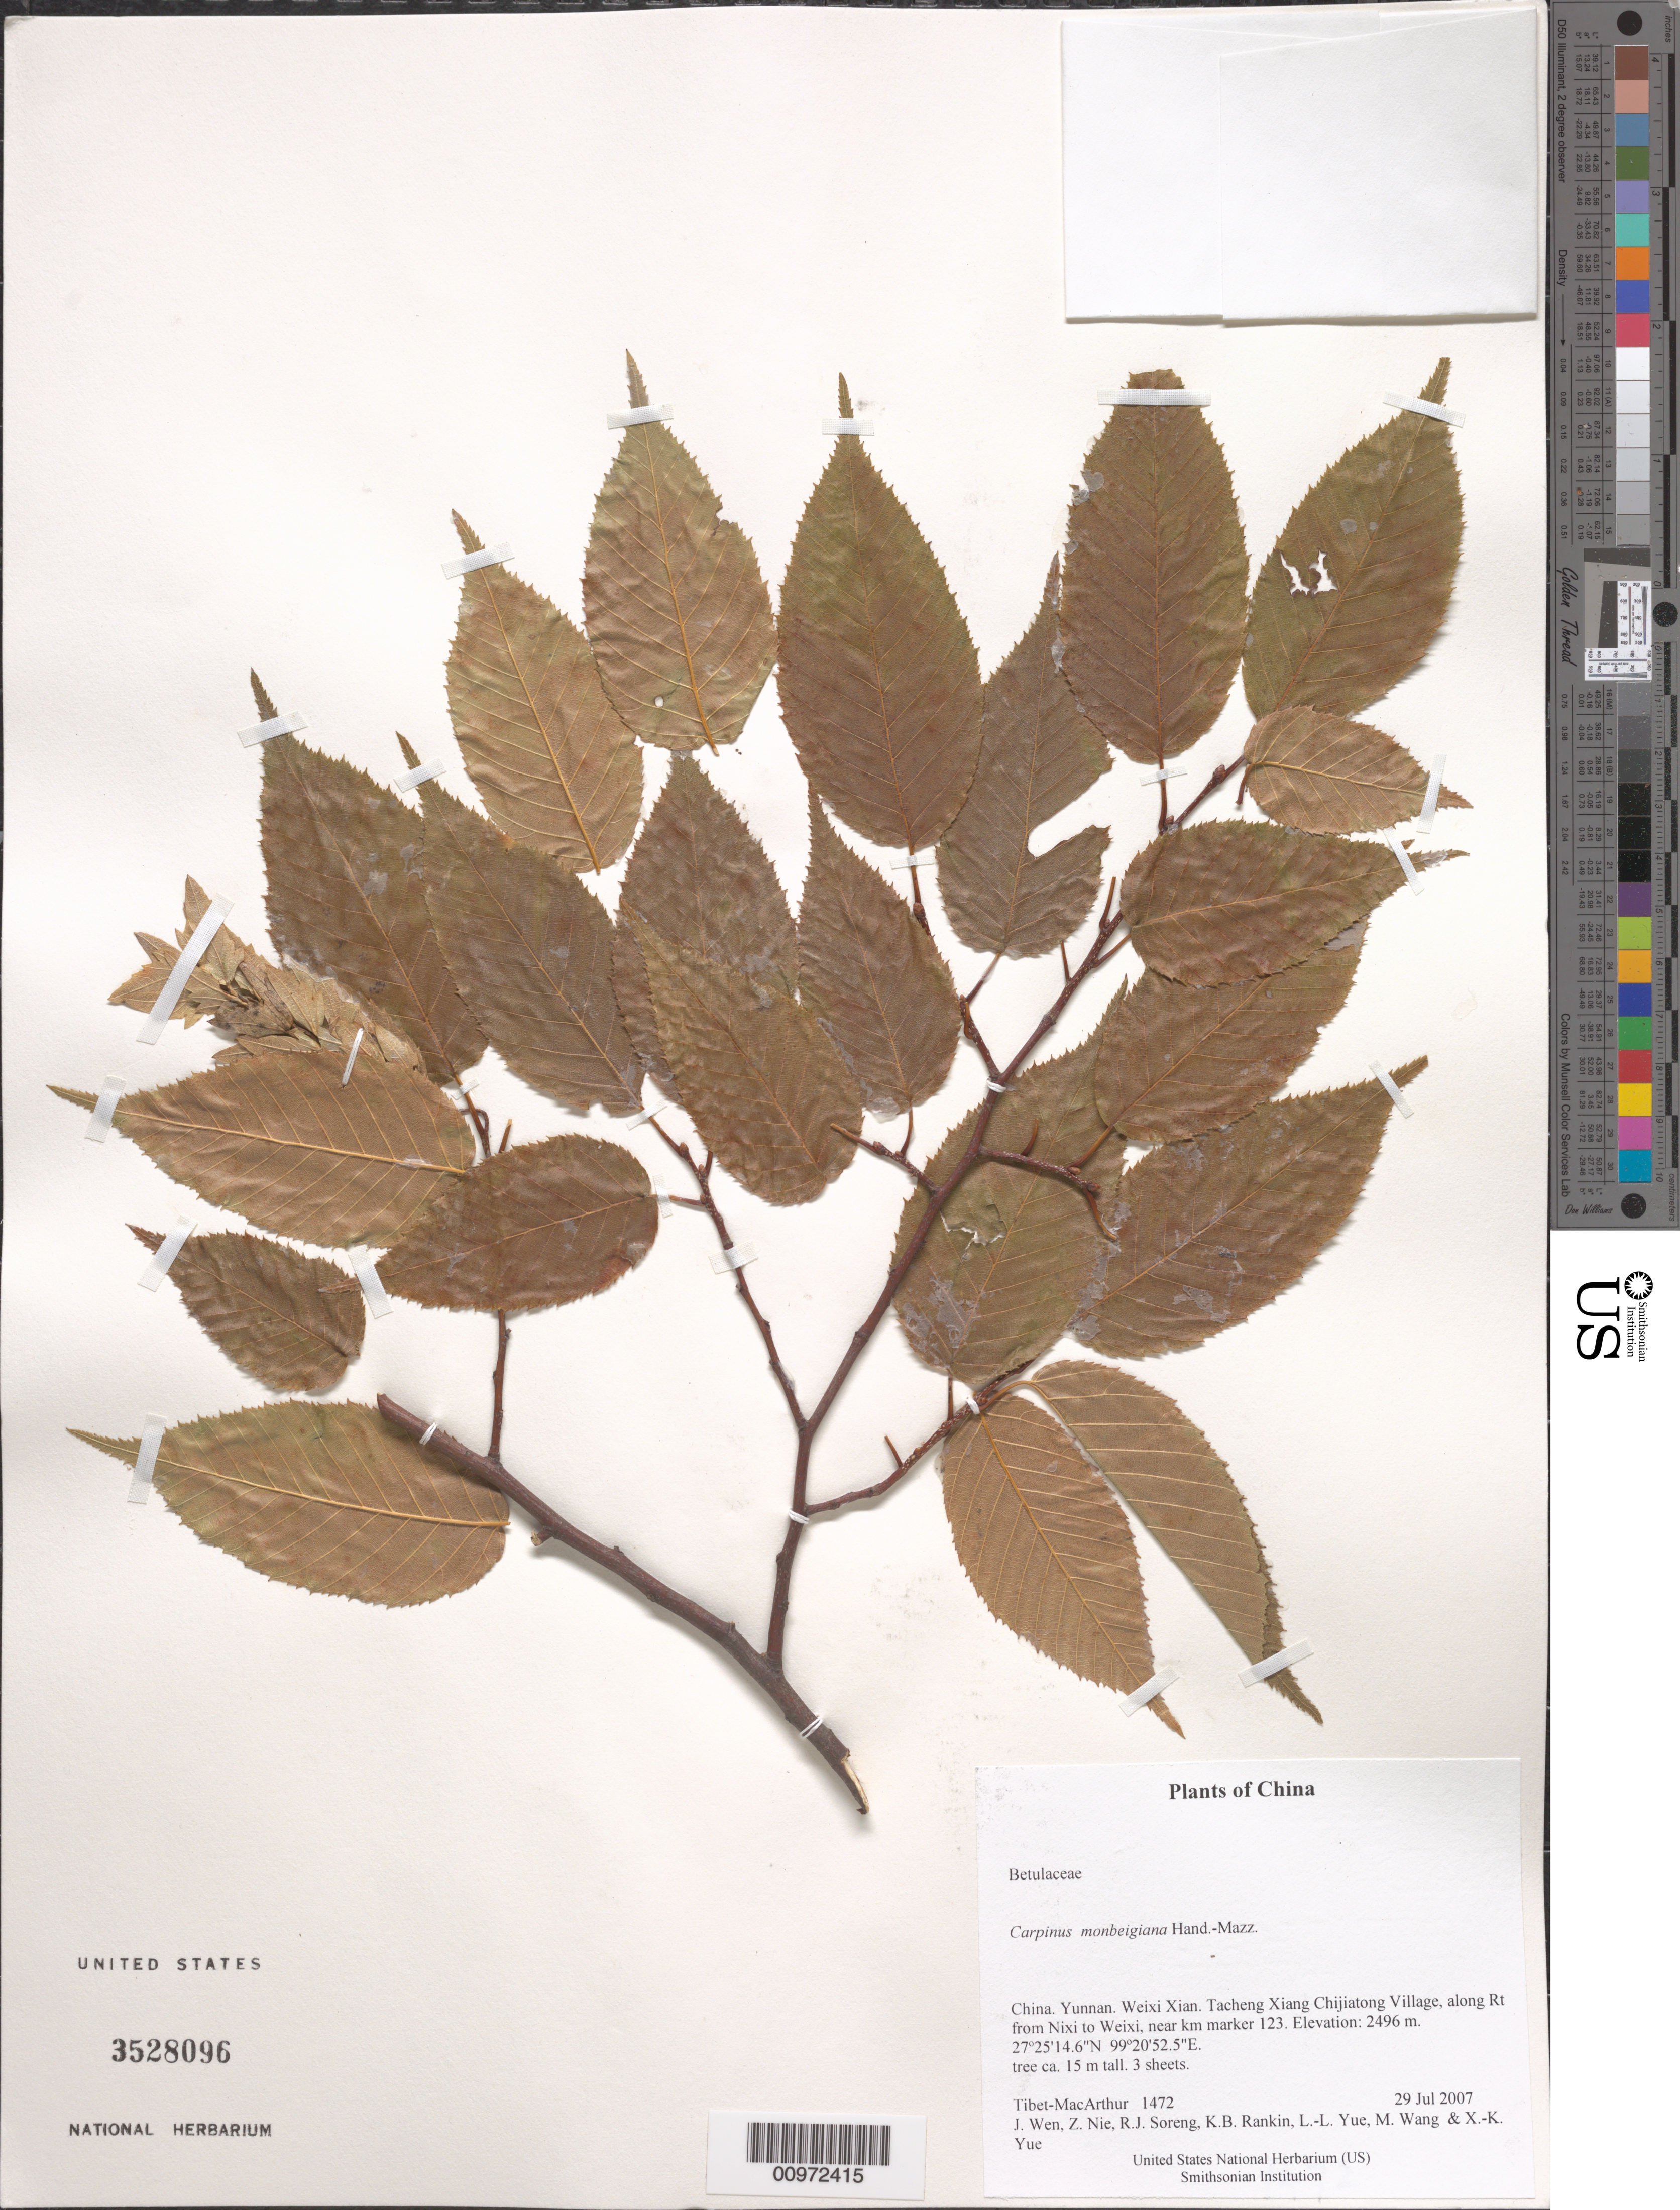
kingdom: Plantae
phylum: Tracheophyta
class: Magnoliopsida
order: Fagales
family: Betulaceae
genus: Carpinus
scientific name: Carpinus monbeigiana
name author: Hand.-Mazz.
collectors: Tibet-MacArthur, J. Wen, Z. Nie, R. J. Soreng, K. Rankin, L. Yue, M. Wang & X. Yue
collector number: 1472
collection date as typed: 29 Jul 2007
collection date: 2007-07-29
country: China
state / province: Yunnan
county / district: Weixi Xian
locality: Tacheng Xiang Chijiatong Village, along Rt from Nixi to Weixi, near km marker 123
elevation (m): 2496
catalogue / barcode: US 3528096